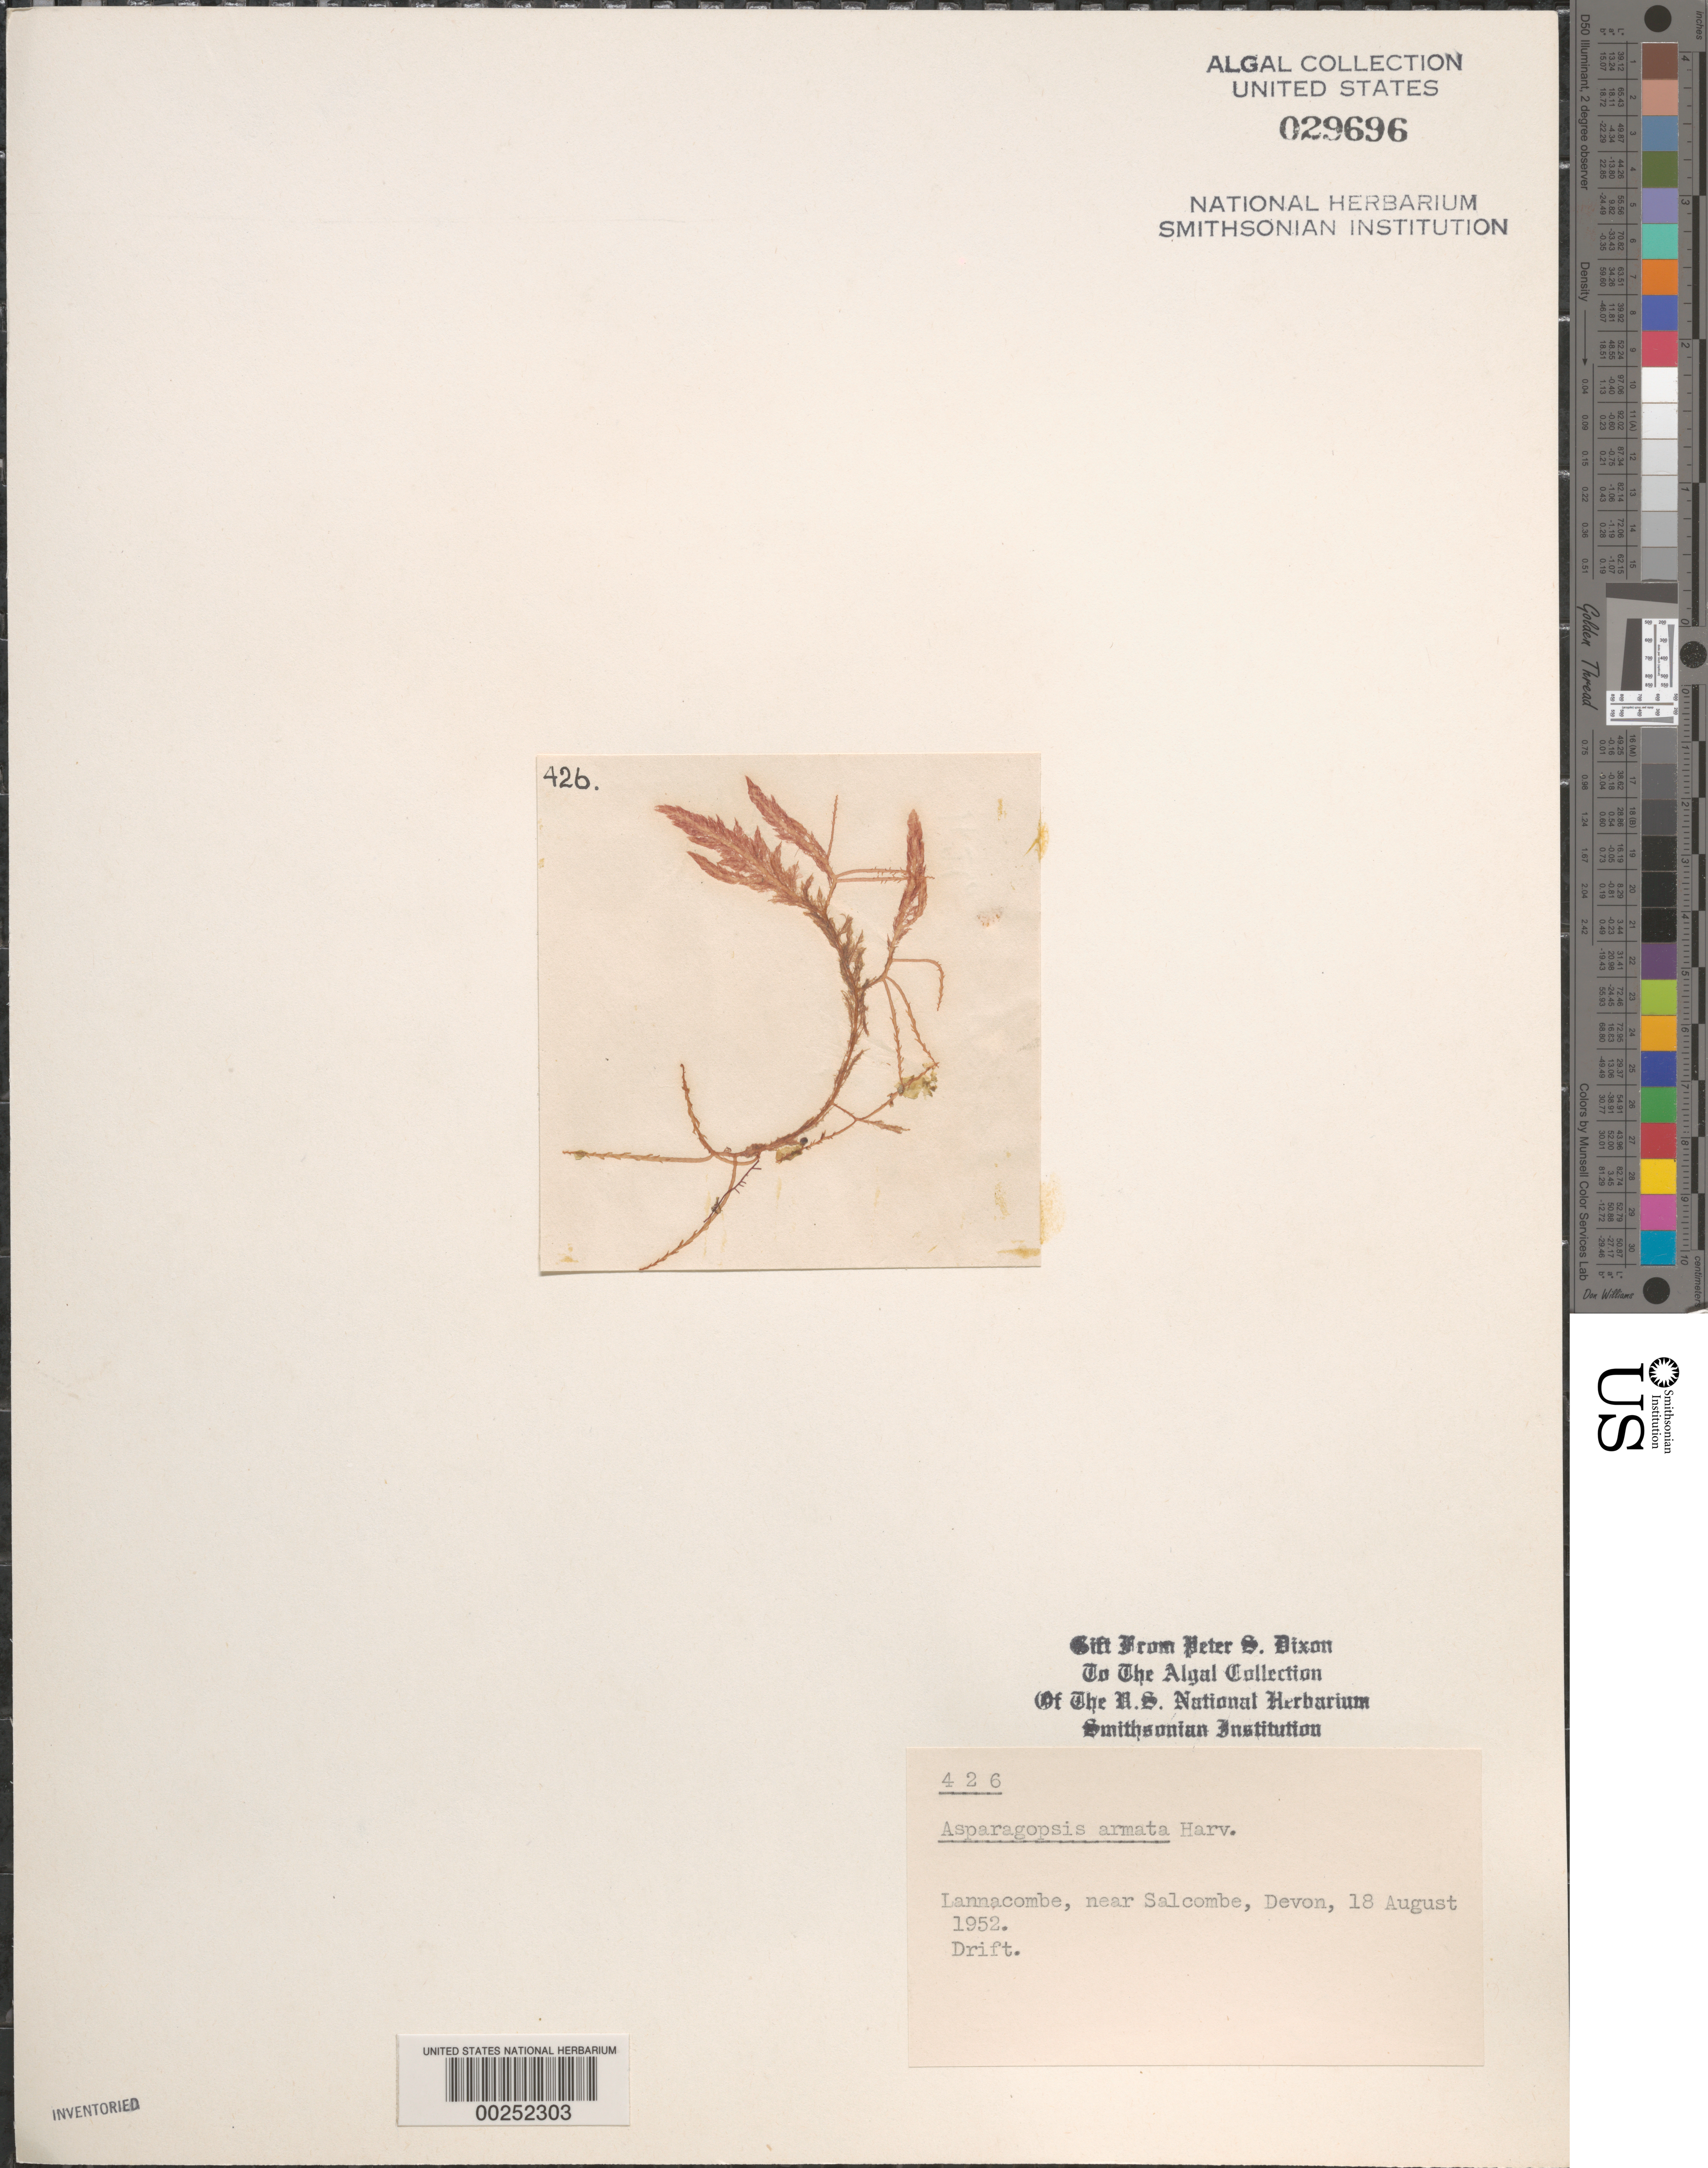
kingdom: Plantae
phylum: Rhodophyta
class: Florideophyceae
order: Bonnemaisoniales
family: Bonnemaisoniaceae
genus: Asparagopsis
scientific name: Asparagopsis armata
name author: Harv.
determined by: Dixon, P. S.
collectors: P. S. Dixon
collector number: PSD 426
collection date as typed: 18 Aug 1952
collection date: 1952-08-18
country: United Kingdom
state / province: England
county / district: Devon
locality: Lannacombe, near Salcombe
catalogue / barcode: US 29696